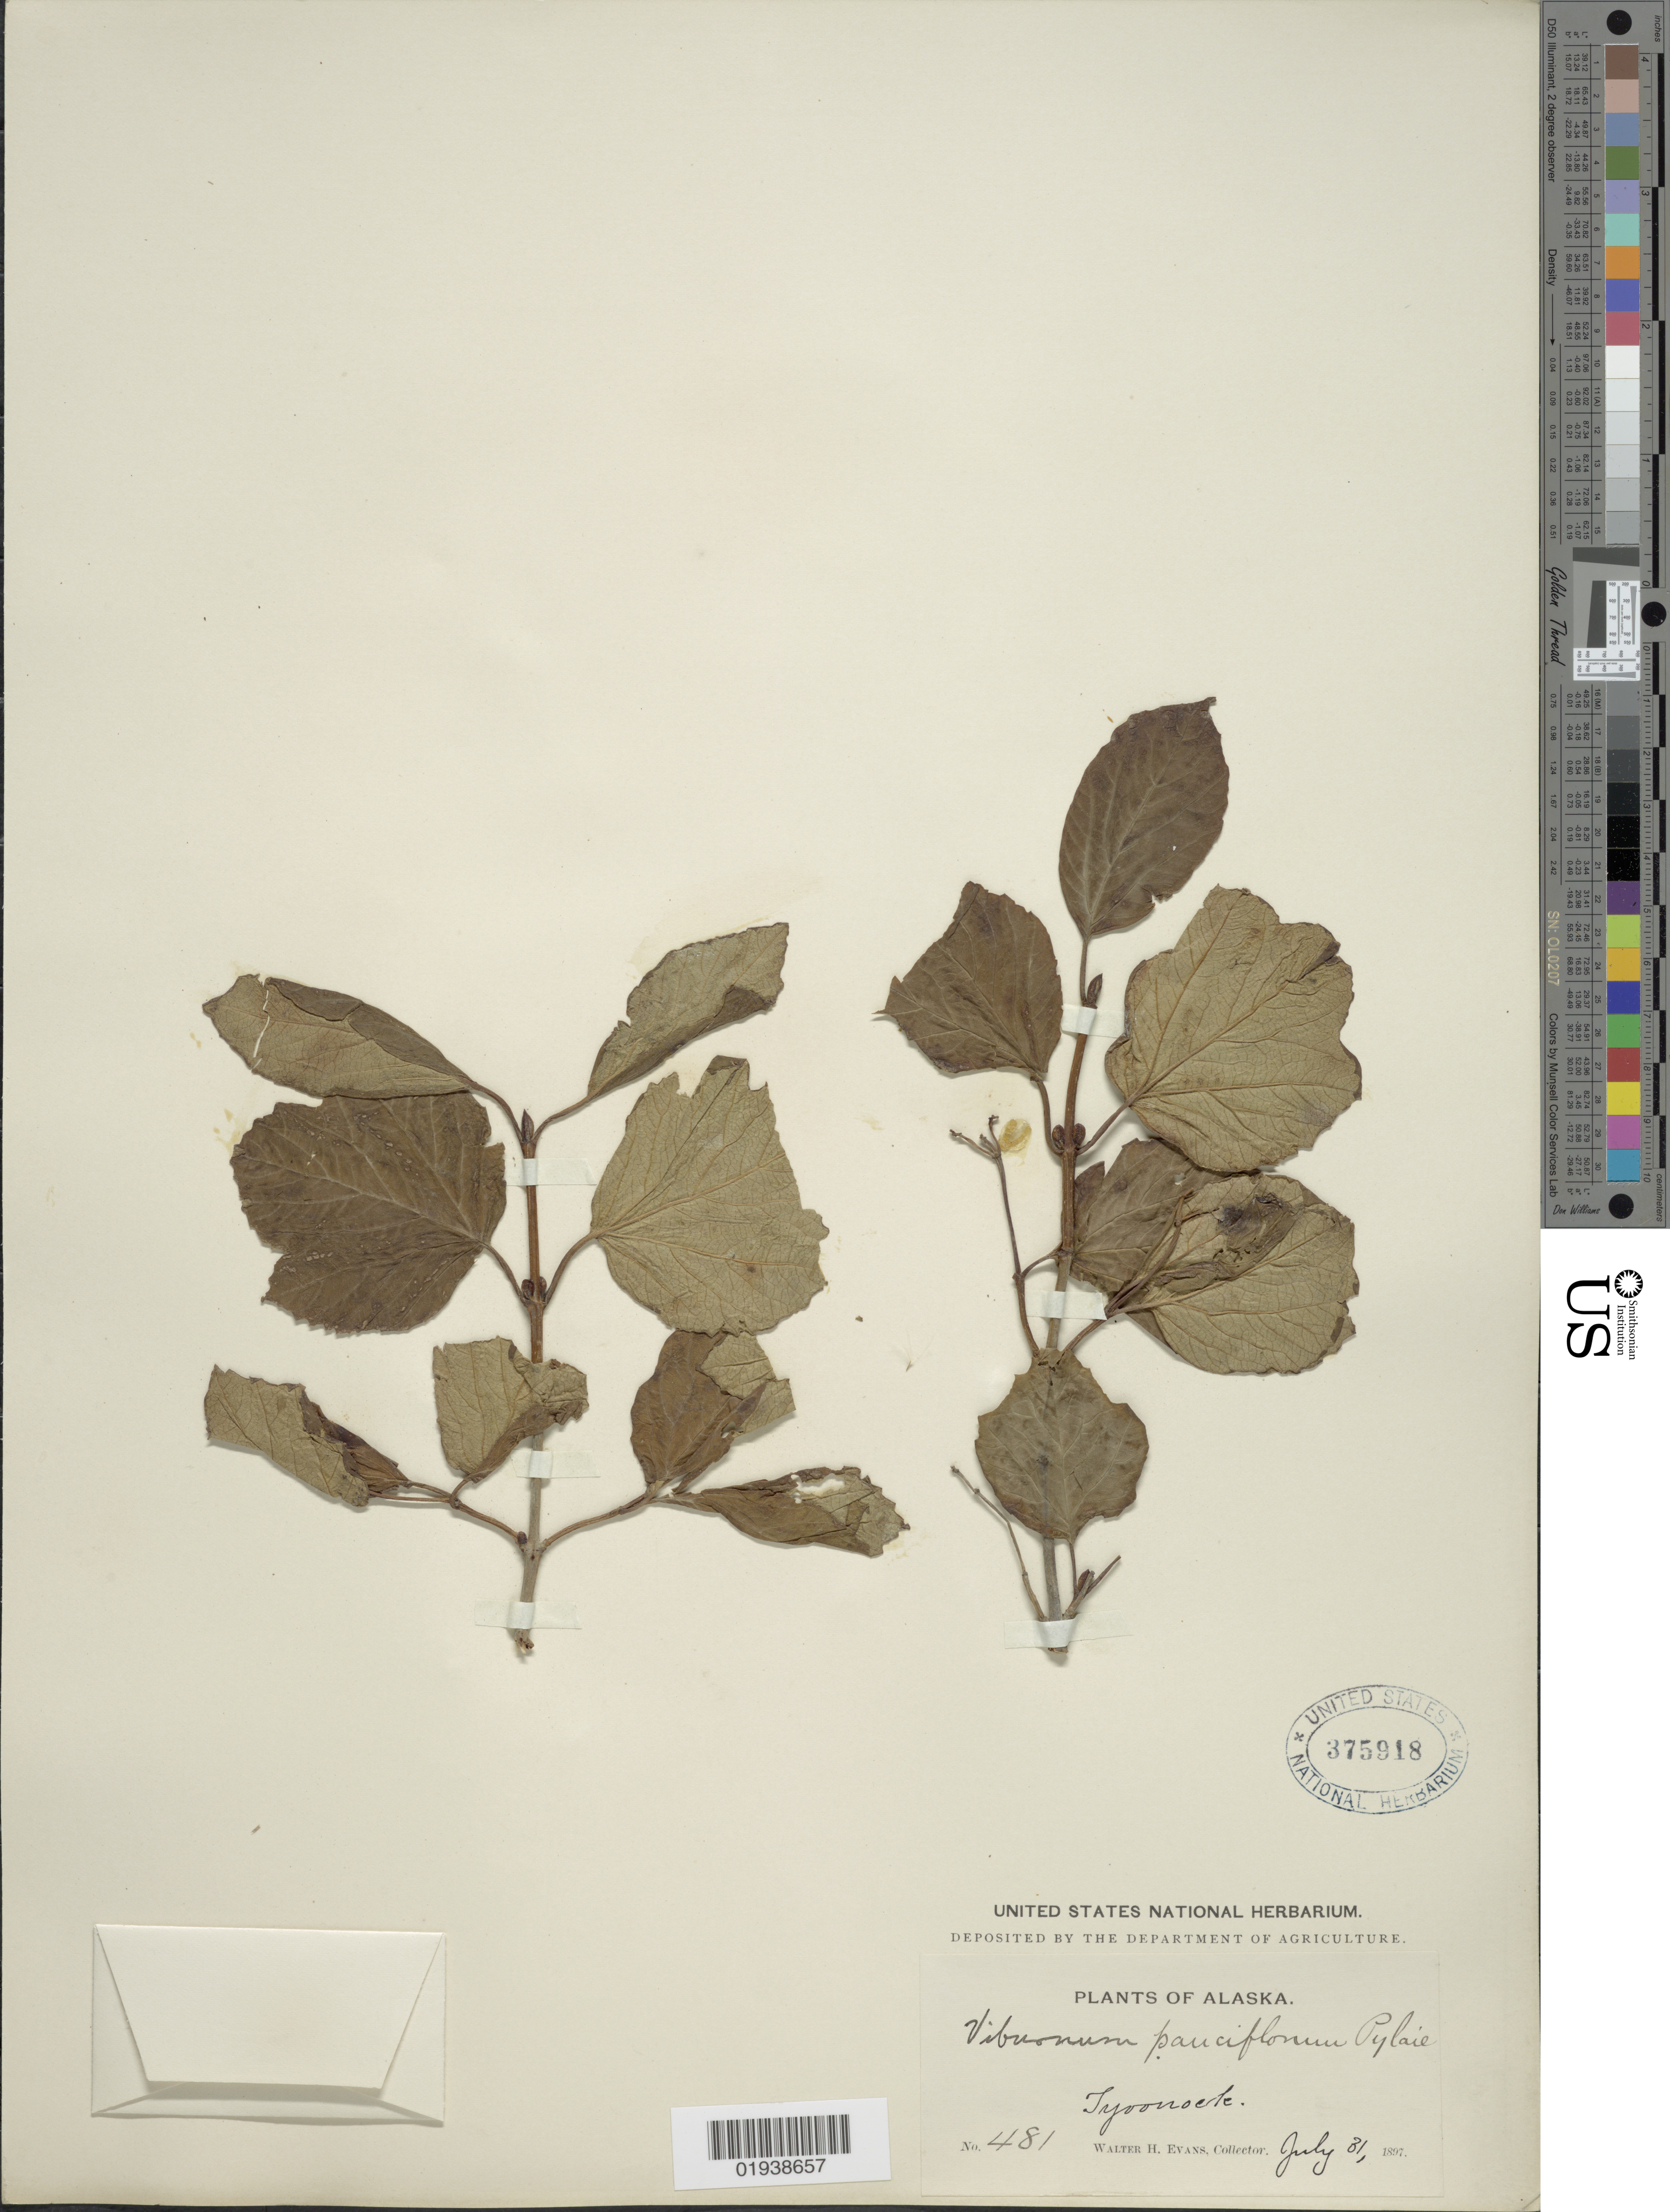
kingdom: Plantae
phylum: Tracheophyta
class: Magnoliopsida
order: Dipsacales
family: Viburnaceae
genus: Viburnum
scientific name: Viburnum edule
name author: (Michx.) Raf.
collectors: W. H. Evans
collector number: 481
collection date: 1897-07-31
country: United States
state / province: Alaska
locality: Tyoonock.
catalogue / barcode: US 375918